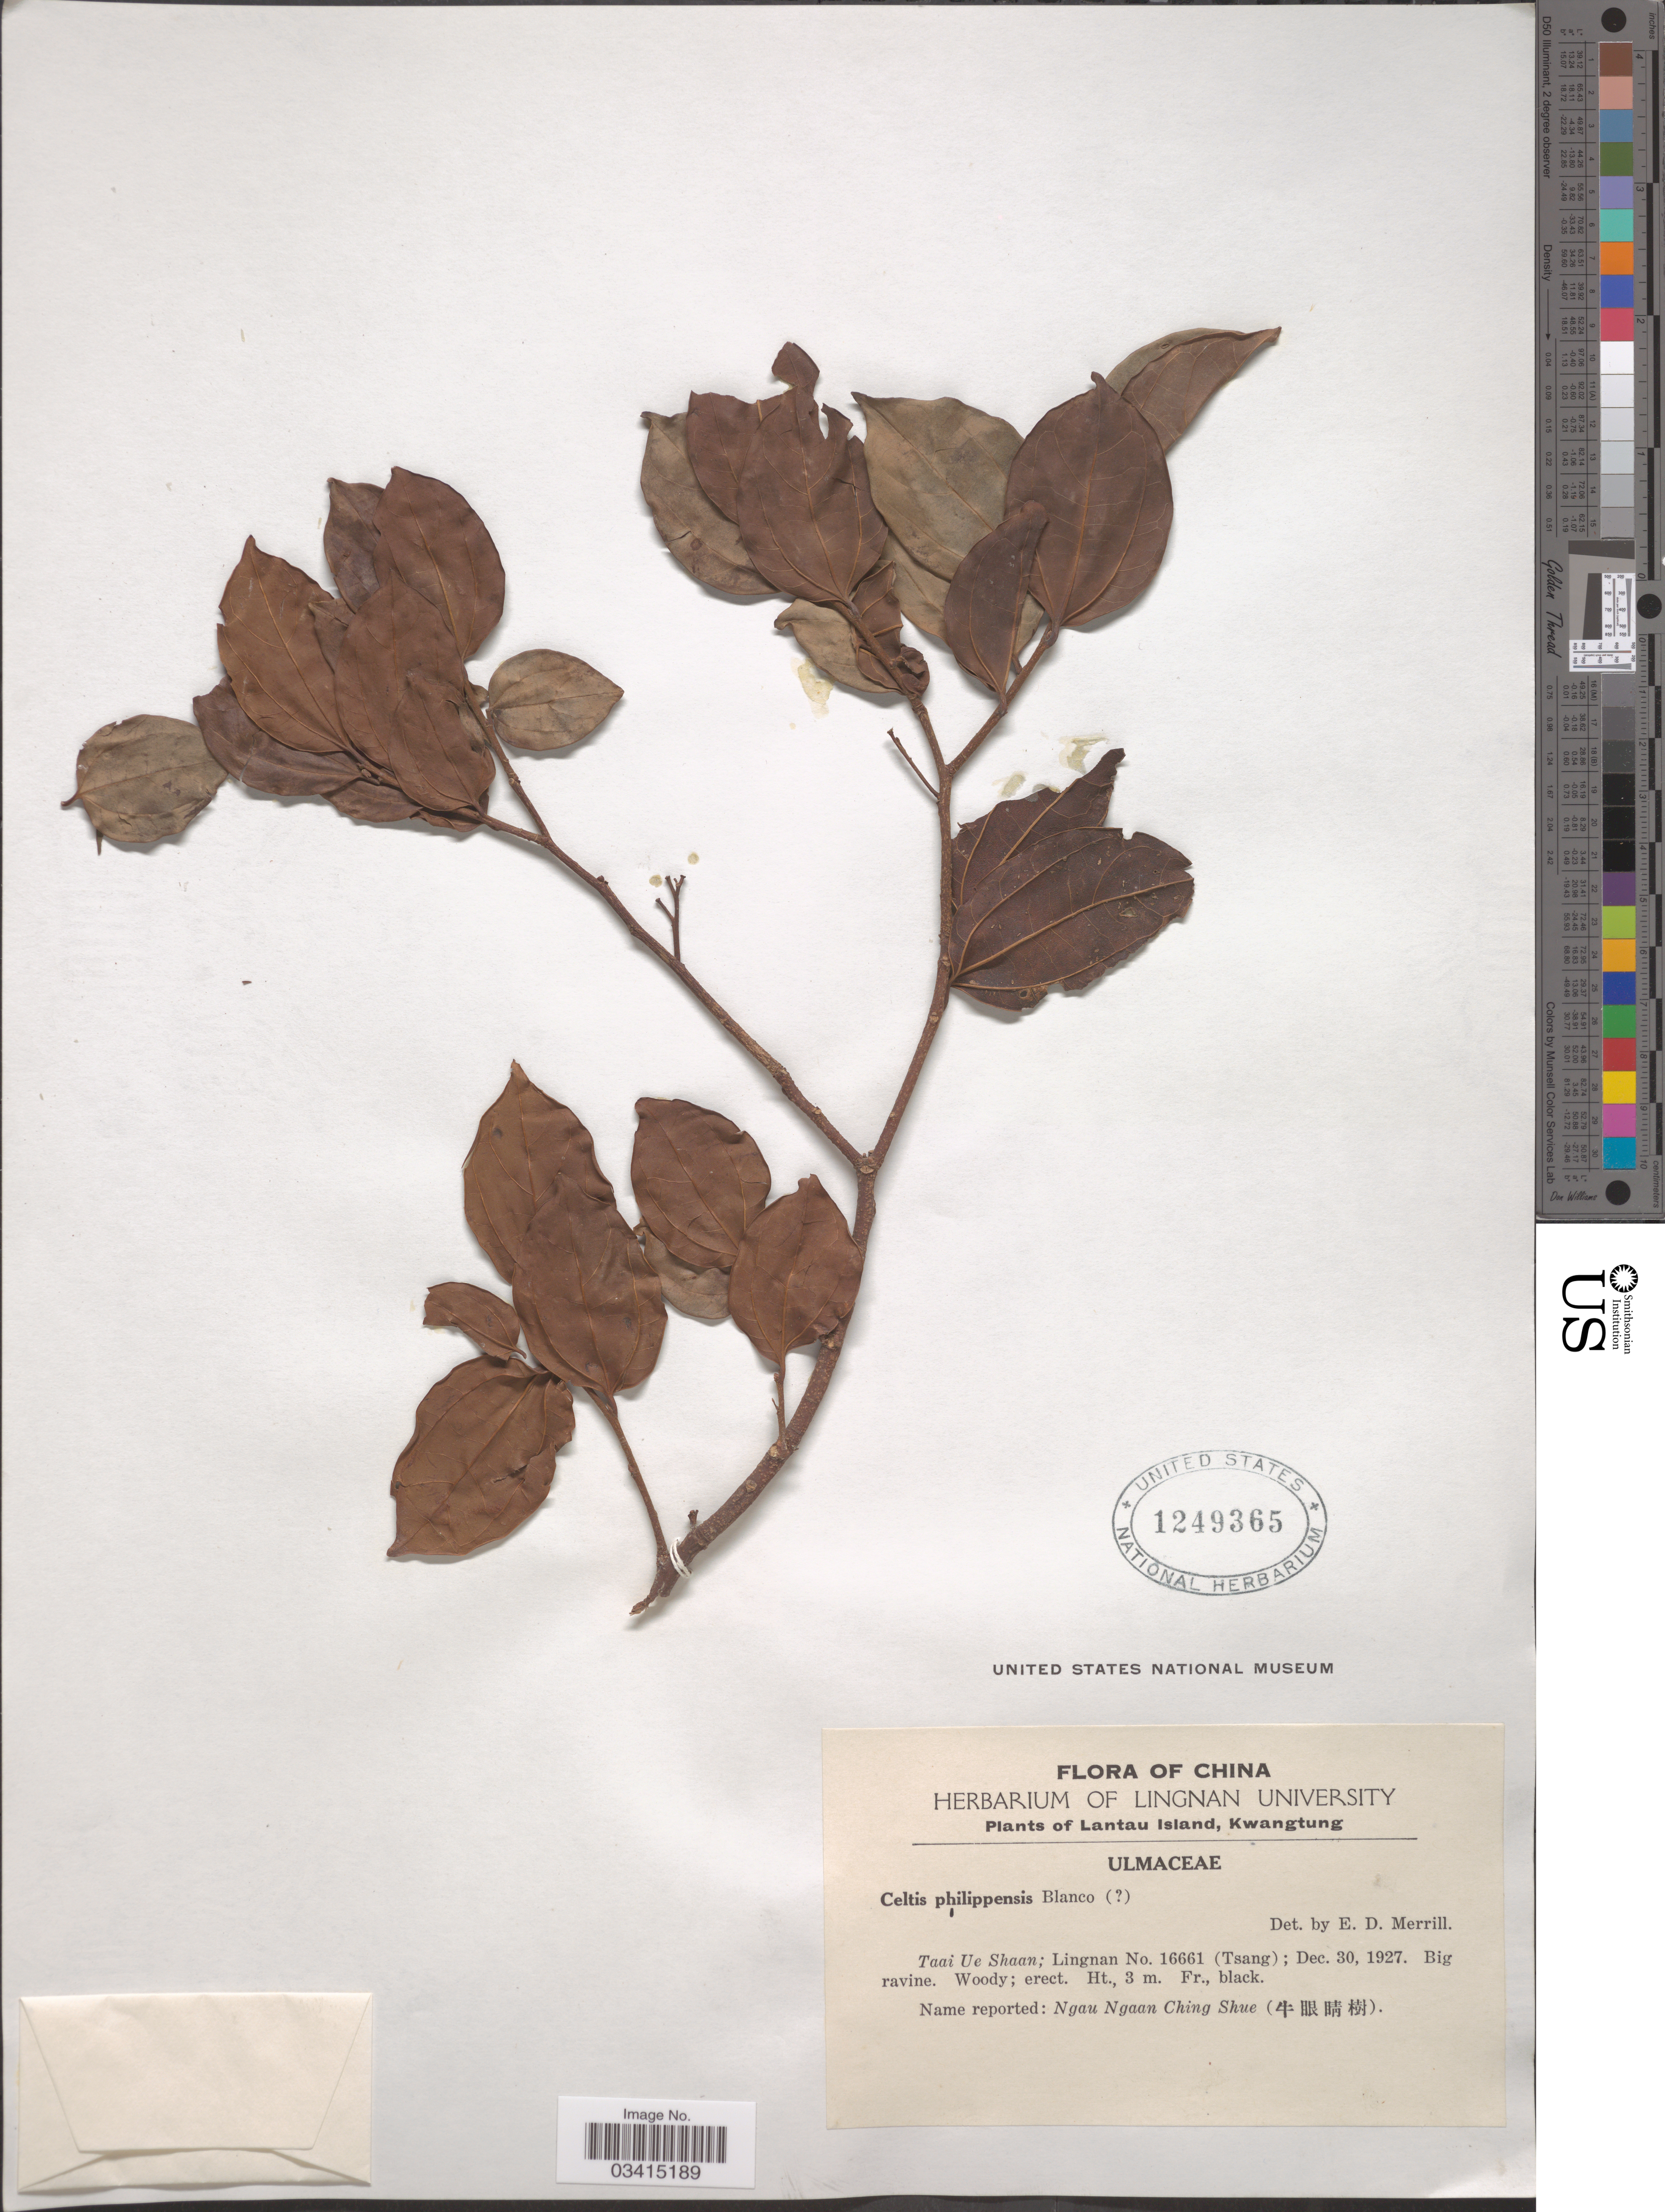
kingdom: Plantae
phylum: Tracheophyta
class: Magnoliopsida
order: Rosales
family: Cannabaceae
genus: Celtis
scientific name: Celtis philippensis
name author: Blanco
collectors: Lingnan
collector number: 16661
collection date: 1927-12-30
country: China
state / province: Guangdong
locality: Lantau Island, Kwangtung. Taai Ue Shaan.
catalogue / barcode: US 1249365